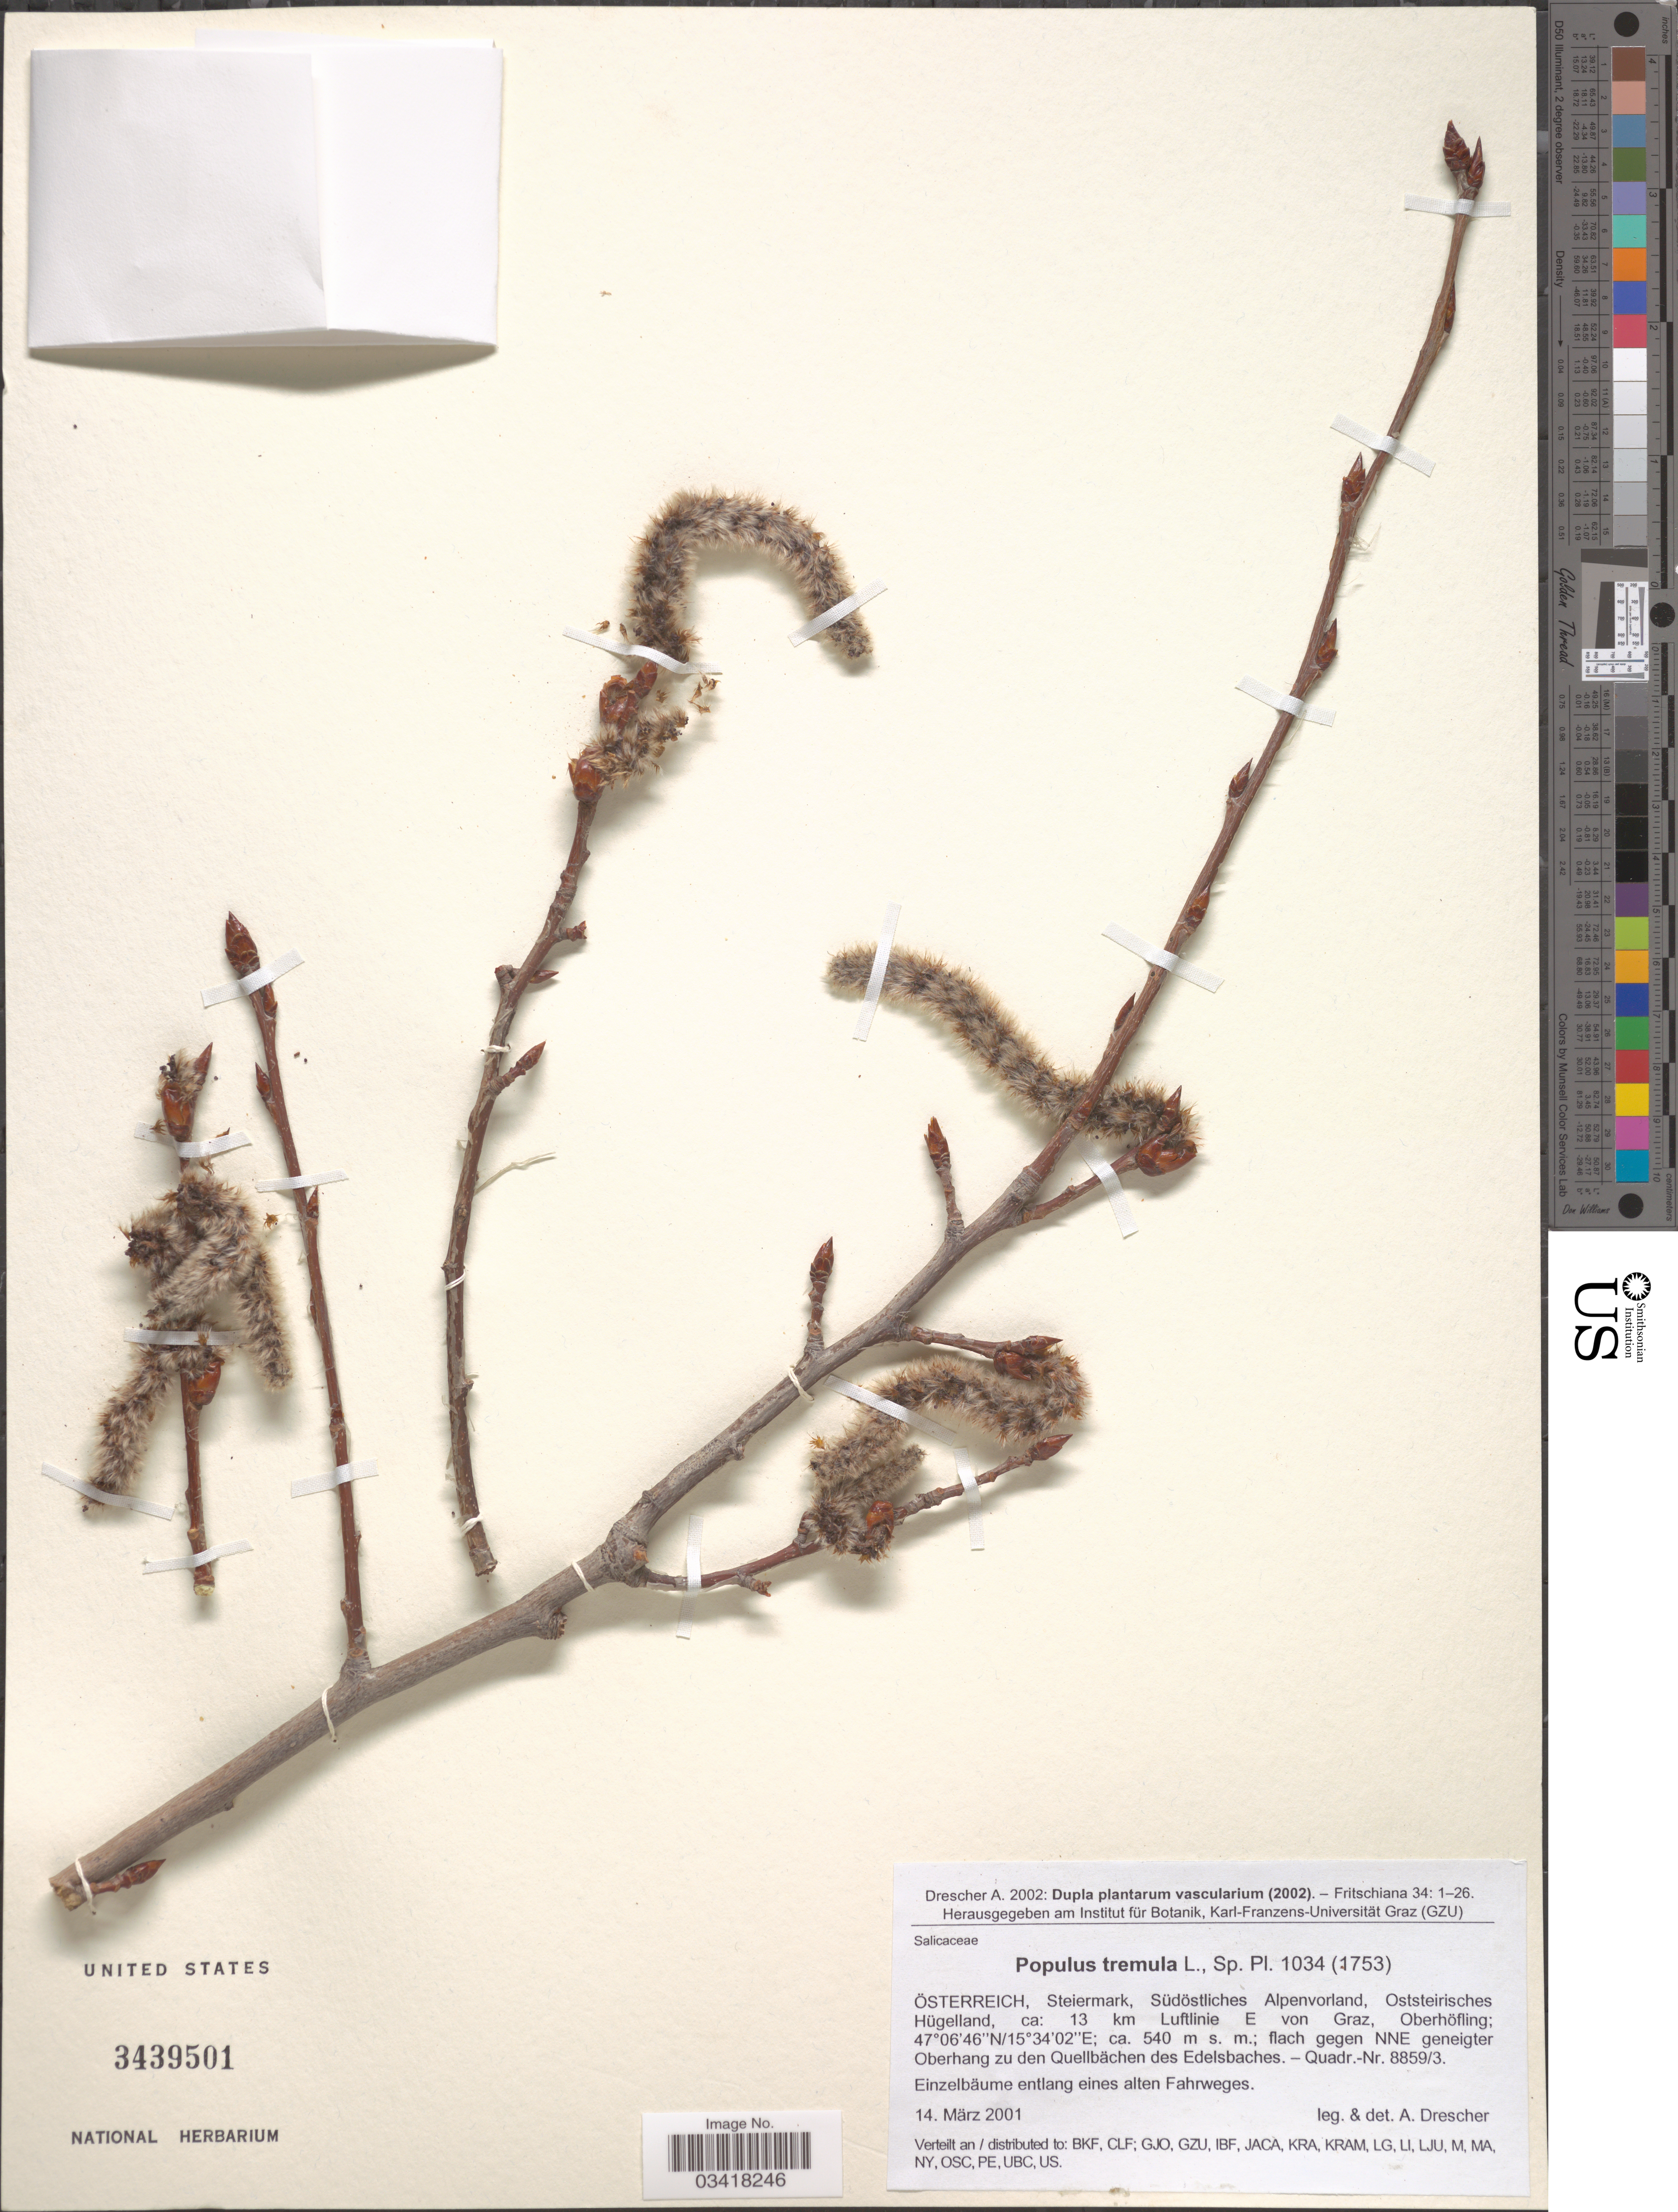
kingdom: Plantae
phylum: Tracheophyta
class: Magnoliopsida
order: Malpighiales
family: Salicaceae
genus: Populus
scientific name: Populus tremula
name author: L.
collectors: A. Drescher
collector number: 8859/3?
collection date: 2001-03-14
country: Austria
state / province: Steiermark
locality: Österreich. Südöstliches Alpenvorland, Oststeirisches Hügelland, ca: 13 km Luftlinie E von Graz, Oberhöfling. flach gegen NNE geneigter Oberhang zu den Quellbächen des Edelsbaches.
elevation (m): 540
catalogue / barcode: US 3439501